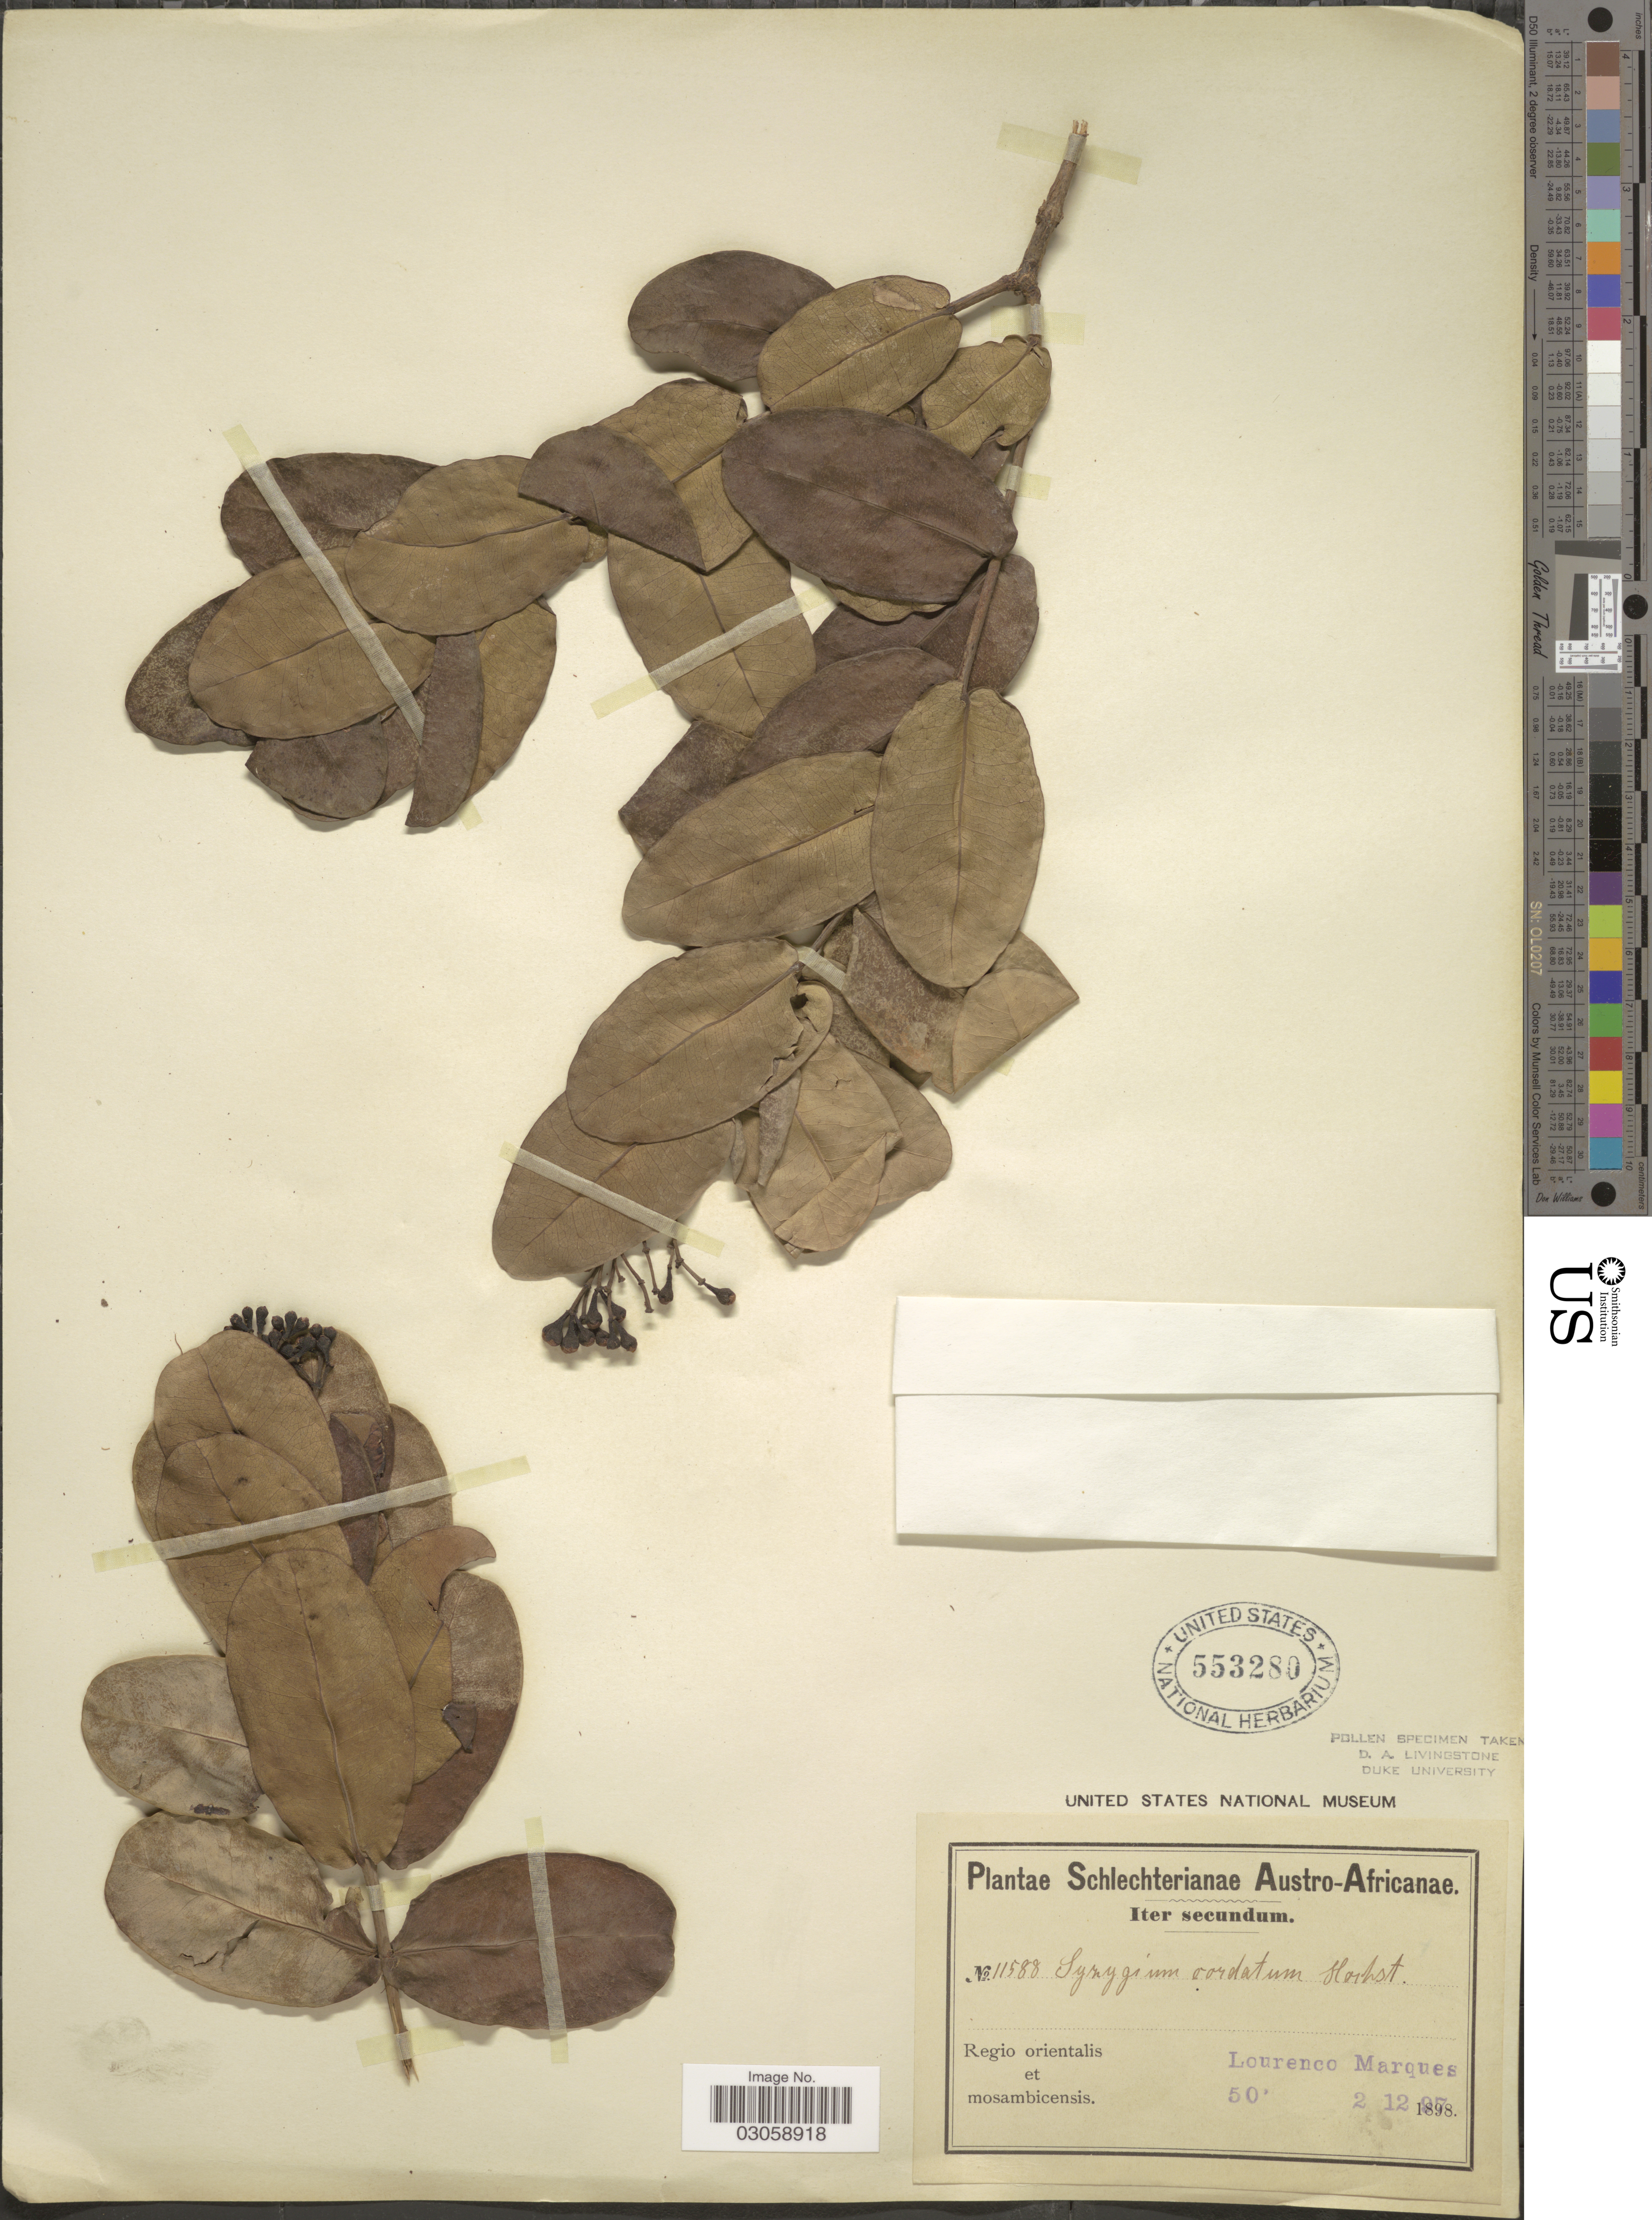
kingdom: Plantae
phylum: Tracheophyta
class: Magnoliopsida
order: Myrtales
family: Myrtaceae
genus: Syzygium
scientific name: Syzygium cordatum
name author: Hochst. ex Krauss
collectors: Schlechter, --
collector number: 11588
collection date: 1897-12-02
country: Mozambique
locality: Regio orientalis et mosambicensis, Lourenco Marques.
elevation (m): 15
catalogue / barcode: US 553280